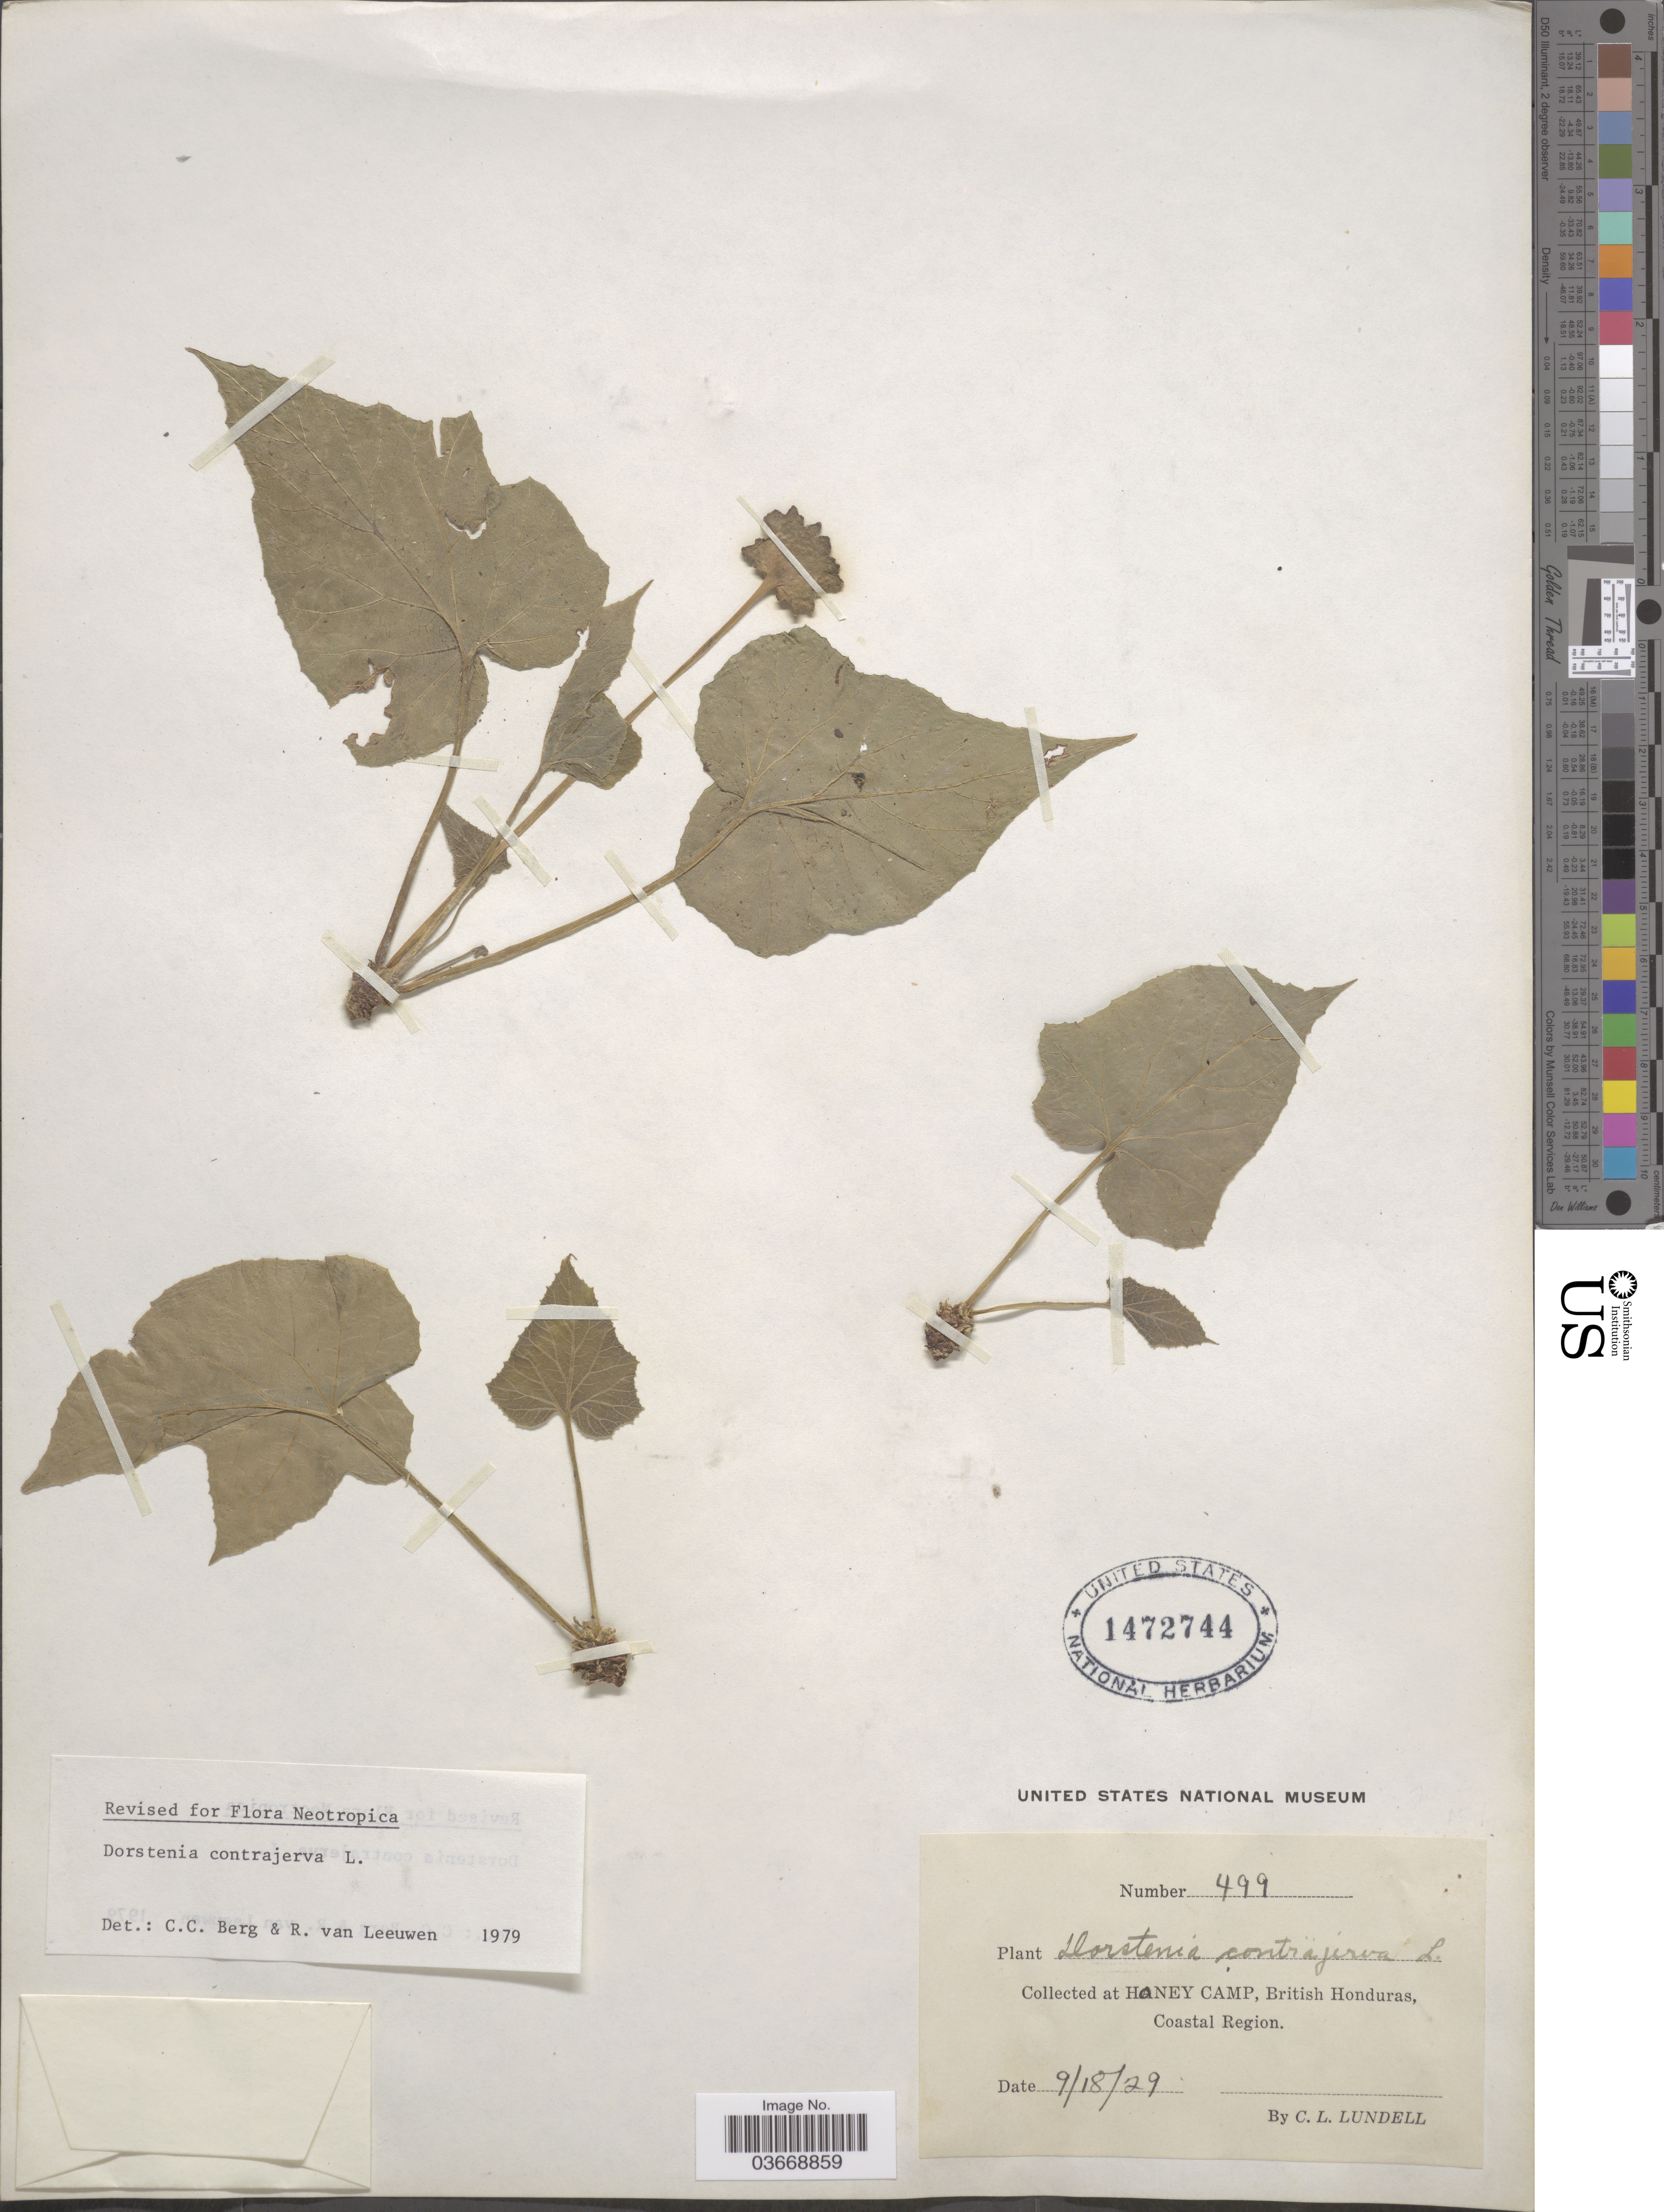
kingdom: Plantae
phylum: Tracheophyta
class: Magnoliopsida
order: Rosales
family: Moraceae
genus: Dorstenia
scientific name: Dorstenia contrajerva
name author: L.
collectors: C. L. Lundell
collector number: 499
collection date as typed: Transcribed d/m/y: 18/9/29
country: Belize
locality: Honey Camp, British Honduras, Coastal Region.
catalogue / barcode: US 1472744